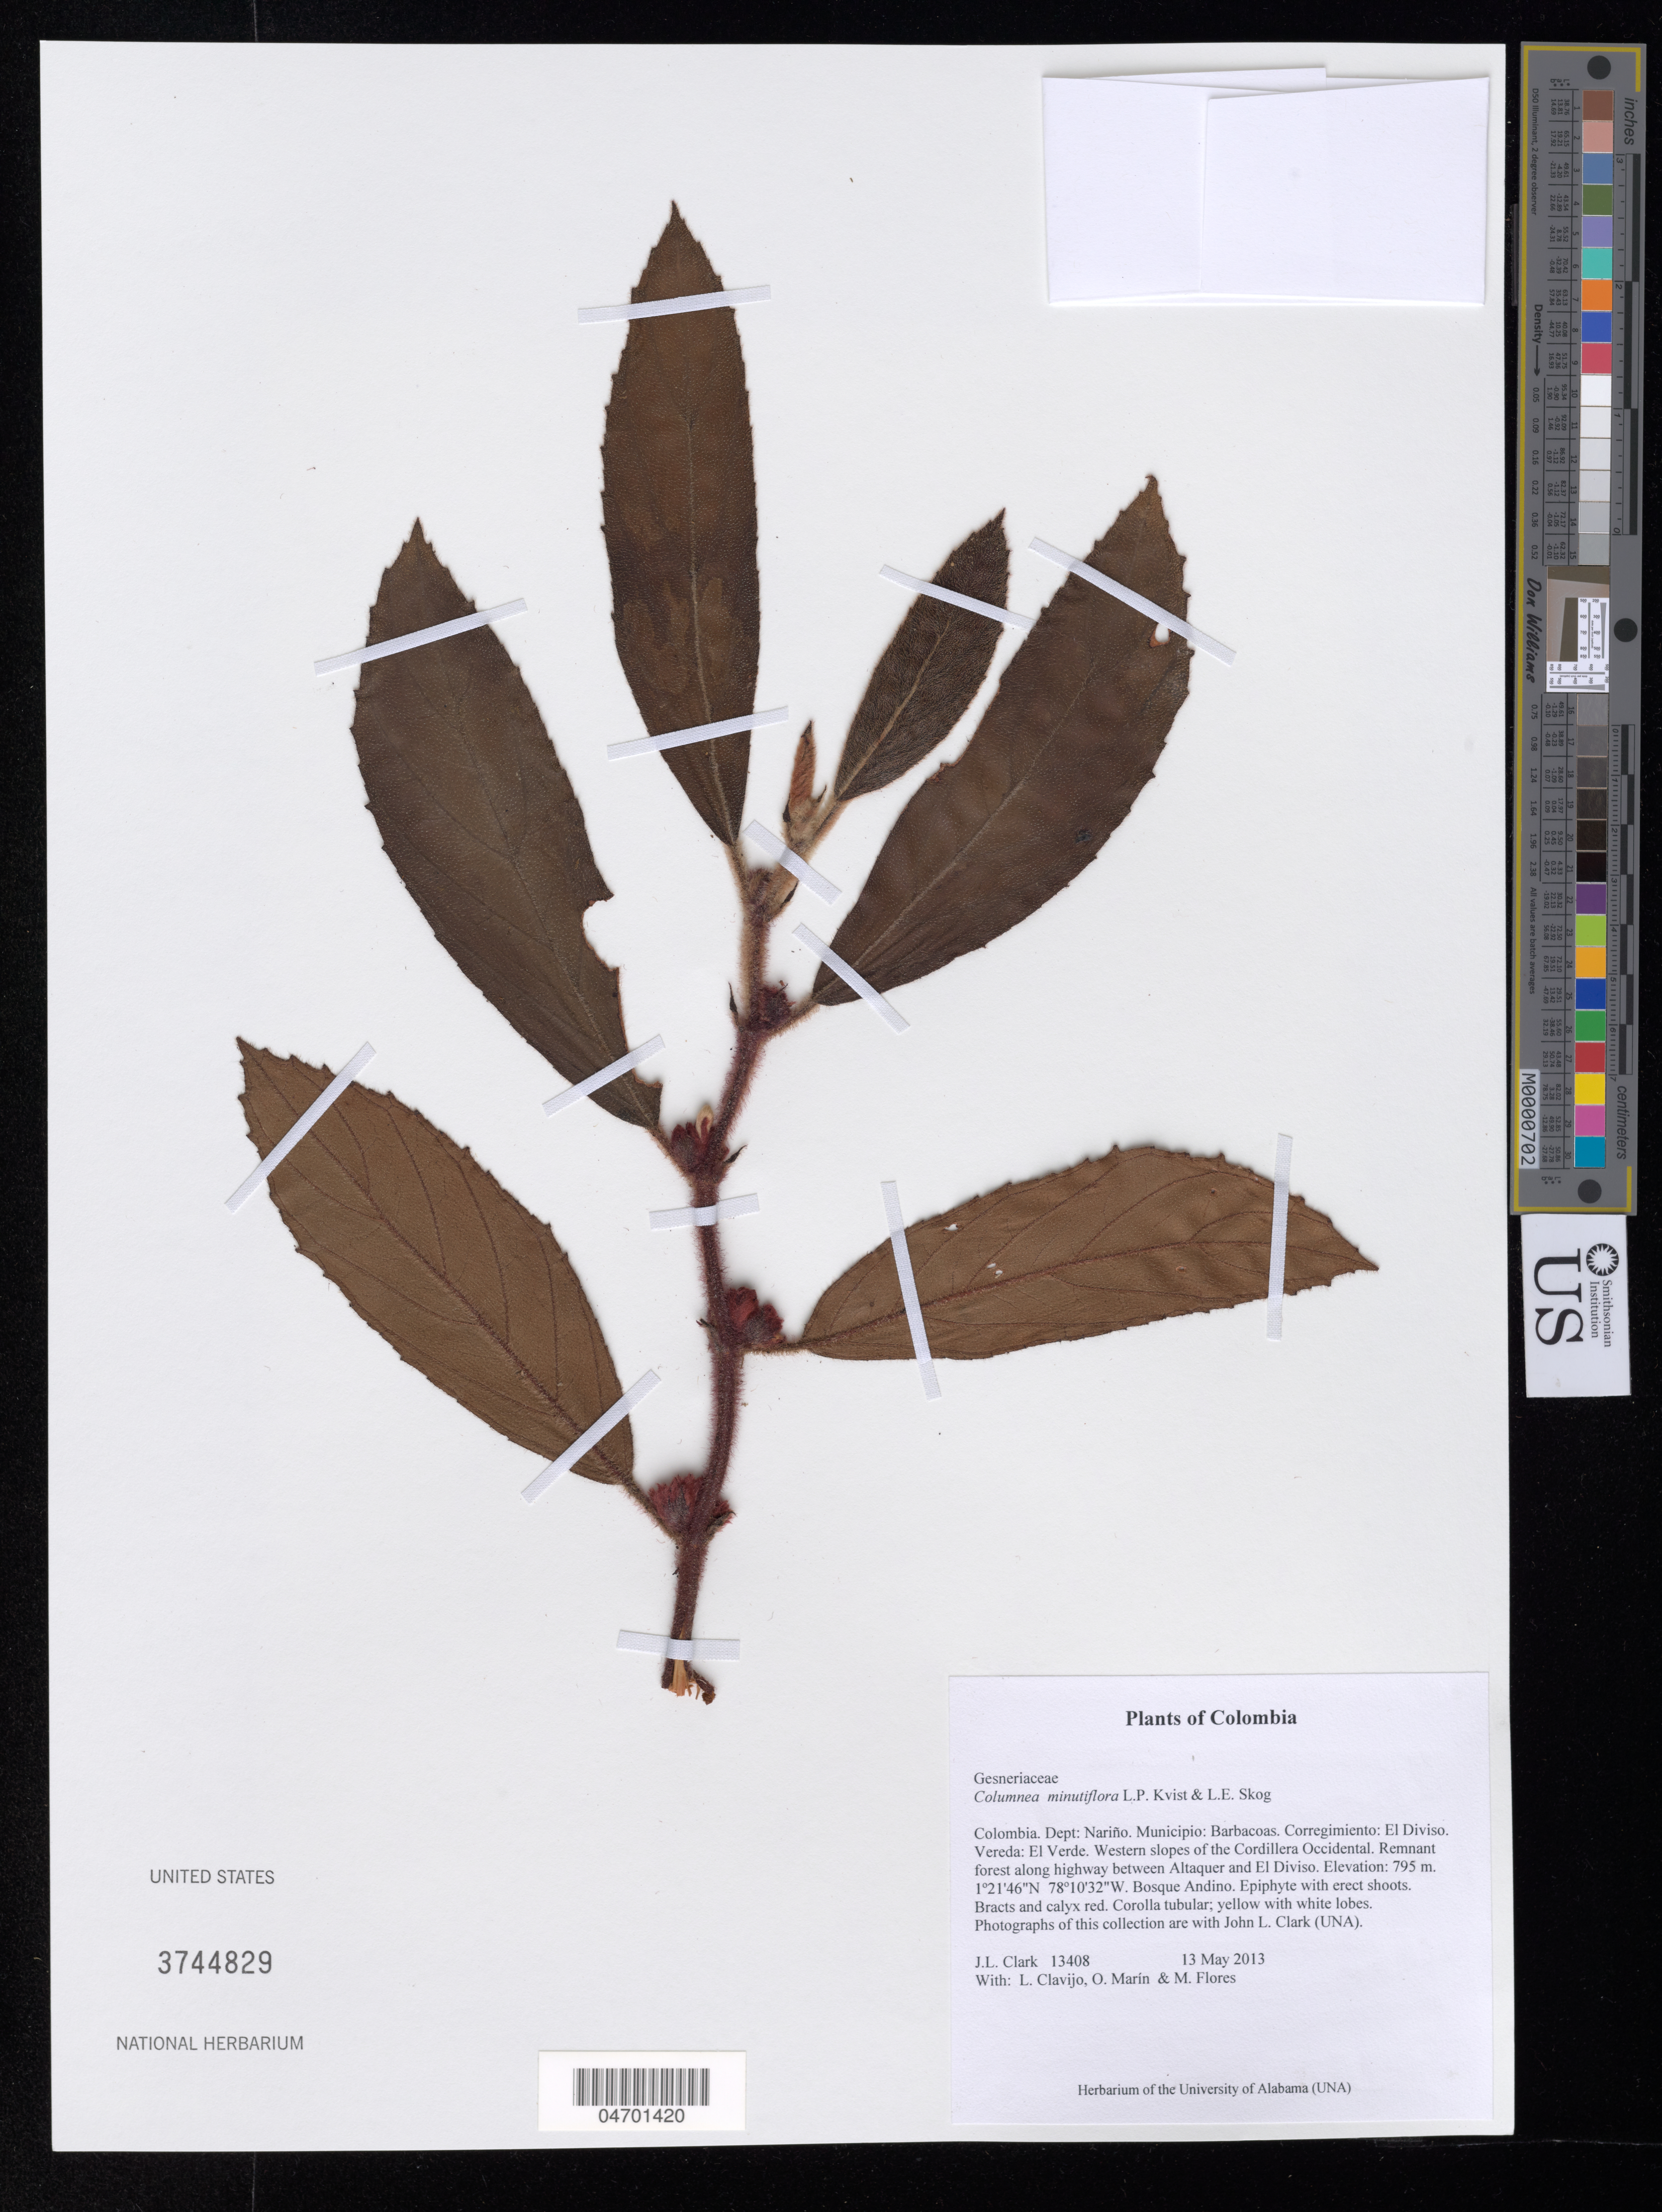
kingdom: Plantae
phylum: Tracheophyta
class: Magnoliopsida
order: Lamiales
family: Gesneriaceae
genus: Columnea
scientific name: Columnea flavohirsuta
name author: J.L. Clark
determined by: Clark, J. L.; Skog, Laurence E.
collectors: J. L. Clark, L. Clavijo, J. Howieson & M. Flores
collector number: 13408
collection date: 2013-05-13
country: Colombia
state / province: Nariño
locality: Dept: Nariño. Municipio: Barbacoas. Corregimiento: El Diviso. Vereda: El Verde. Western slopes of the Cordillera Occidental. Remnant forest along highway between Altaquer and El Diviso.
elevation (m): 795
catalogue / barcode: US 3744829